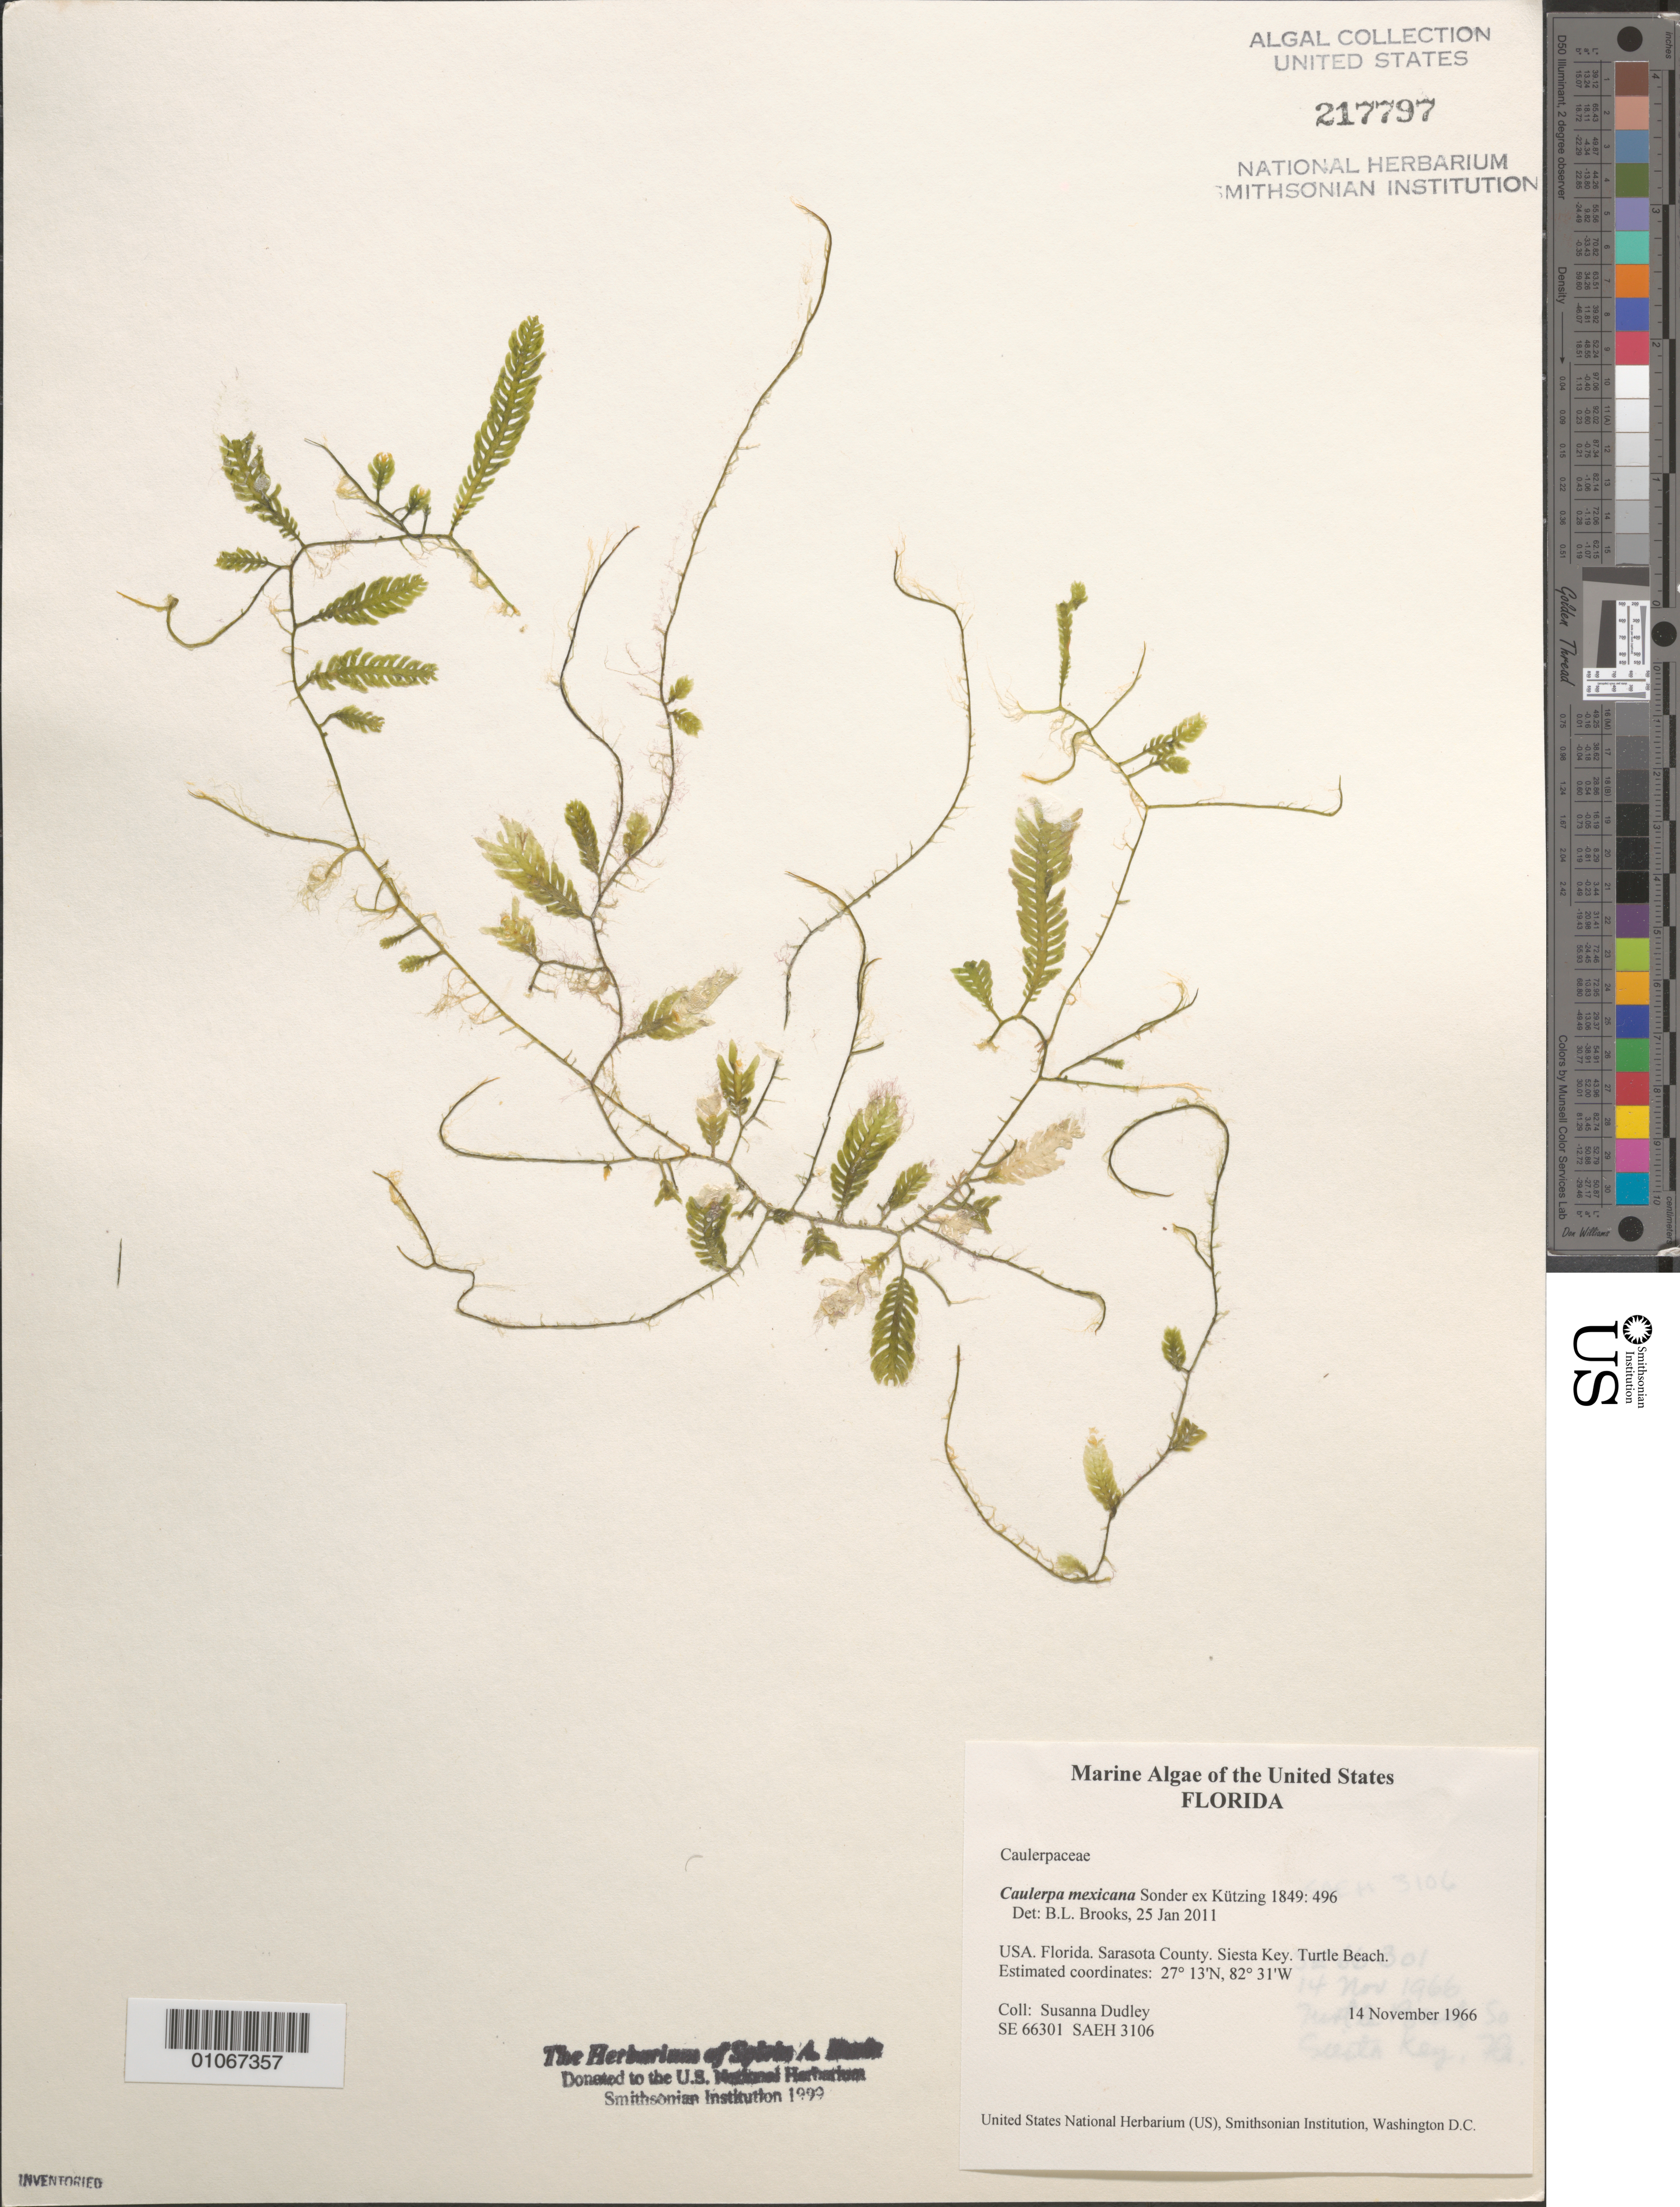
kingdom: Plantae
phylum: Chlorophyta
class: Ulvophyceae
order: Bryopsidales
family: Caulerpaceae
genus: Caulerpa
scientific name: Caulerpa mexicana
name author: Sond. ex Kütz.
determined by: Brooks, B. L., (BOT), Smithsonian Institution - National Museum of Natural History (UNITED STATES)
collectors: S. Dudley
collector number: SE 66301 & SAEH 3106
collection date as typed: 14 Nov 1966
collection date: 1966-11-14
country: United States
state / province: Florida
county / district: Sarasota County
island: Siesta Key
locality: Turtle Beach, Sarasota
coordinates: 27 13'N, 82 31'W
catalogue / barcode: US 217797